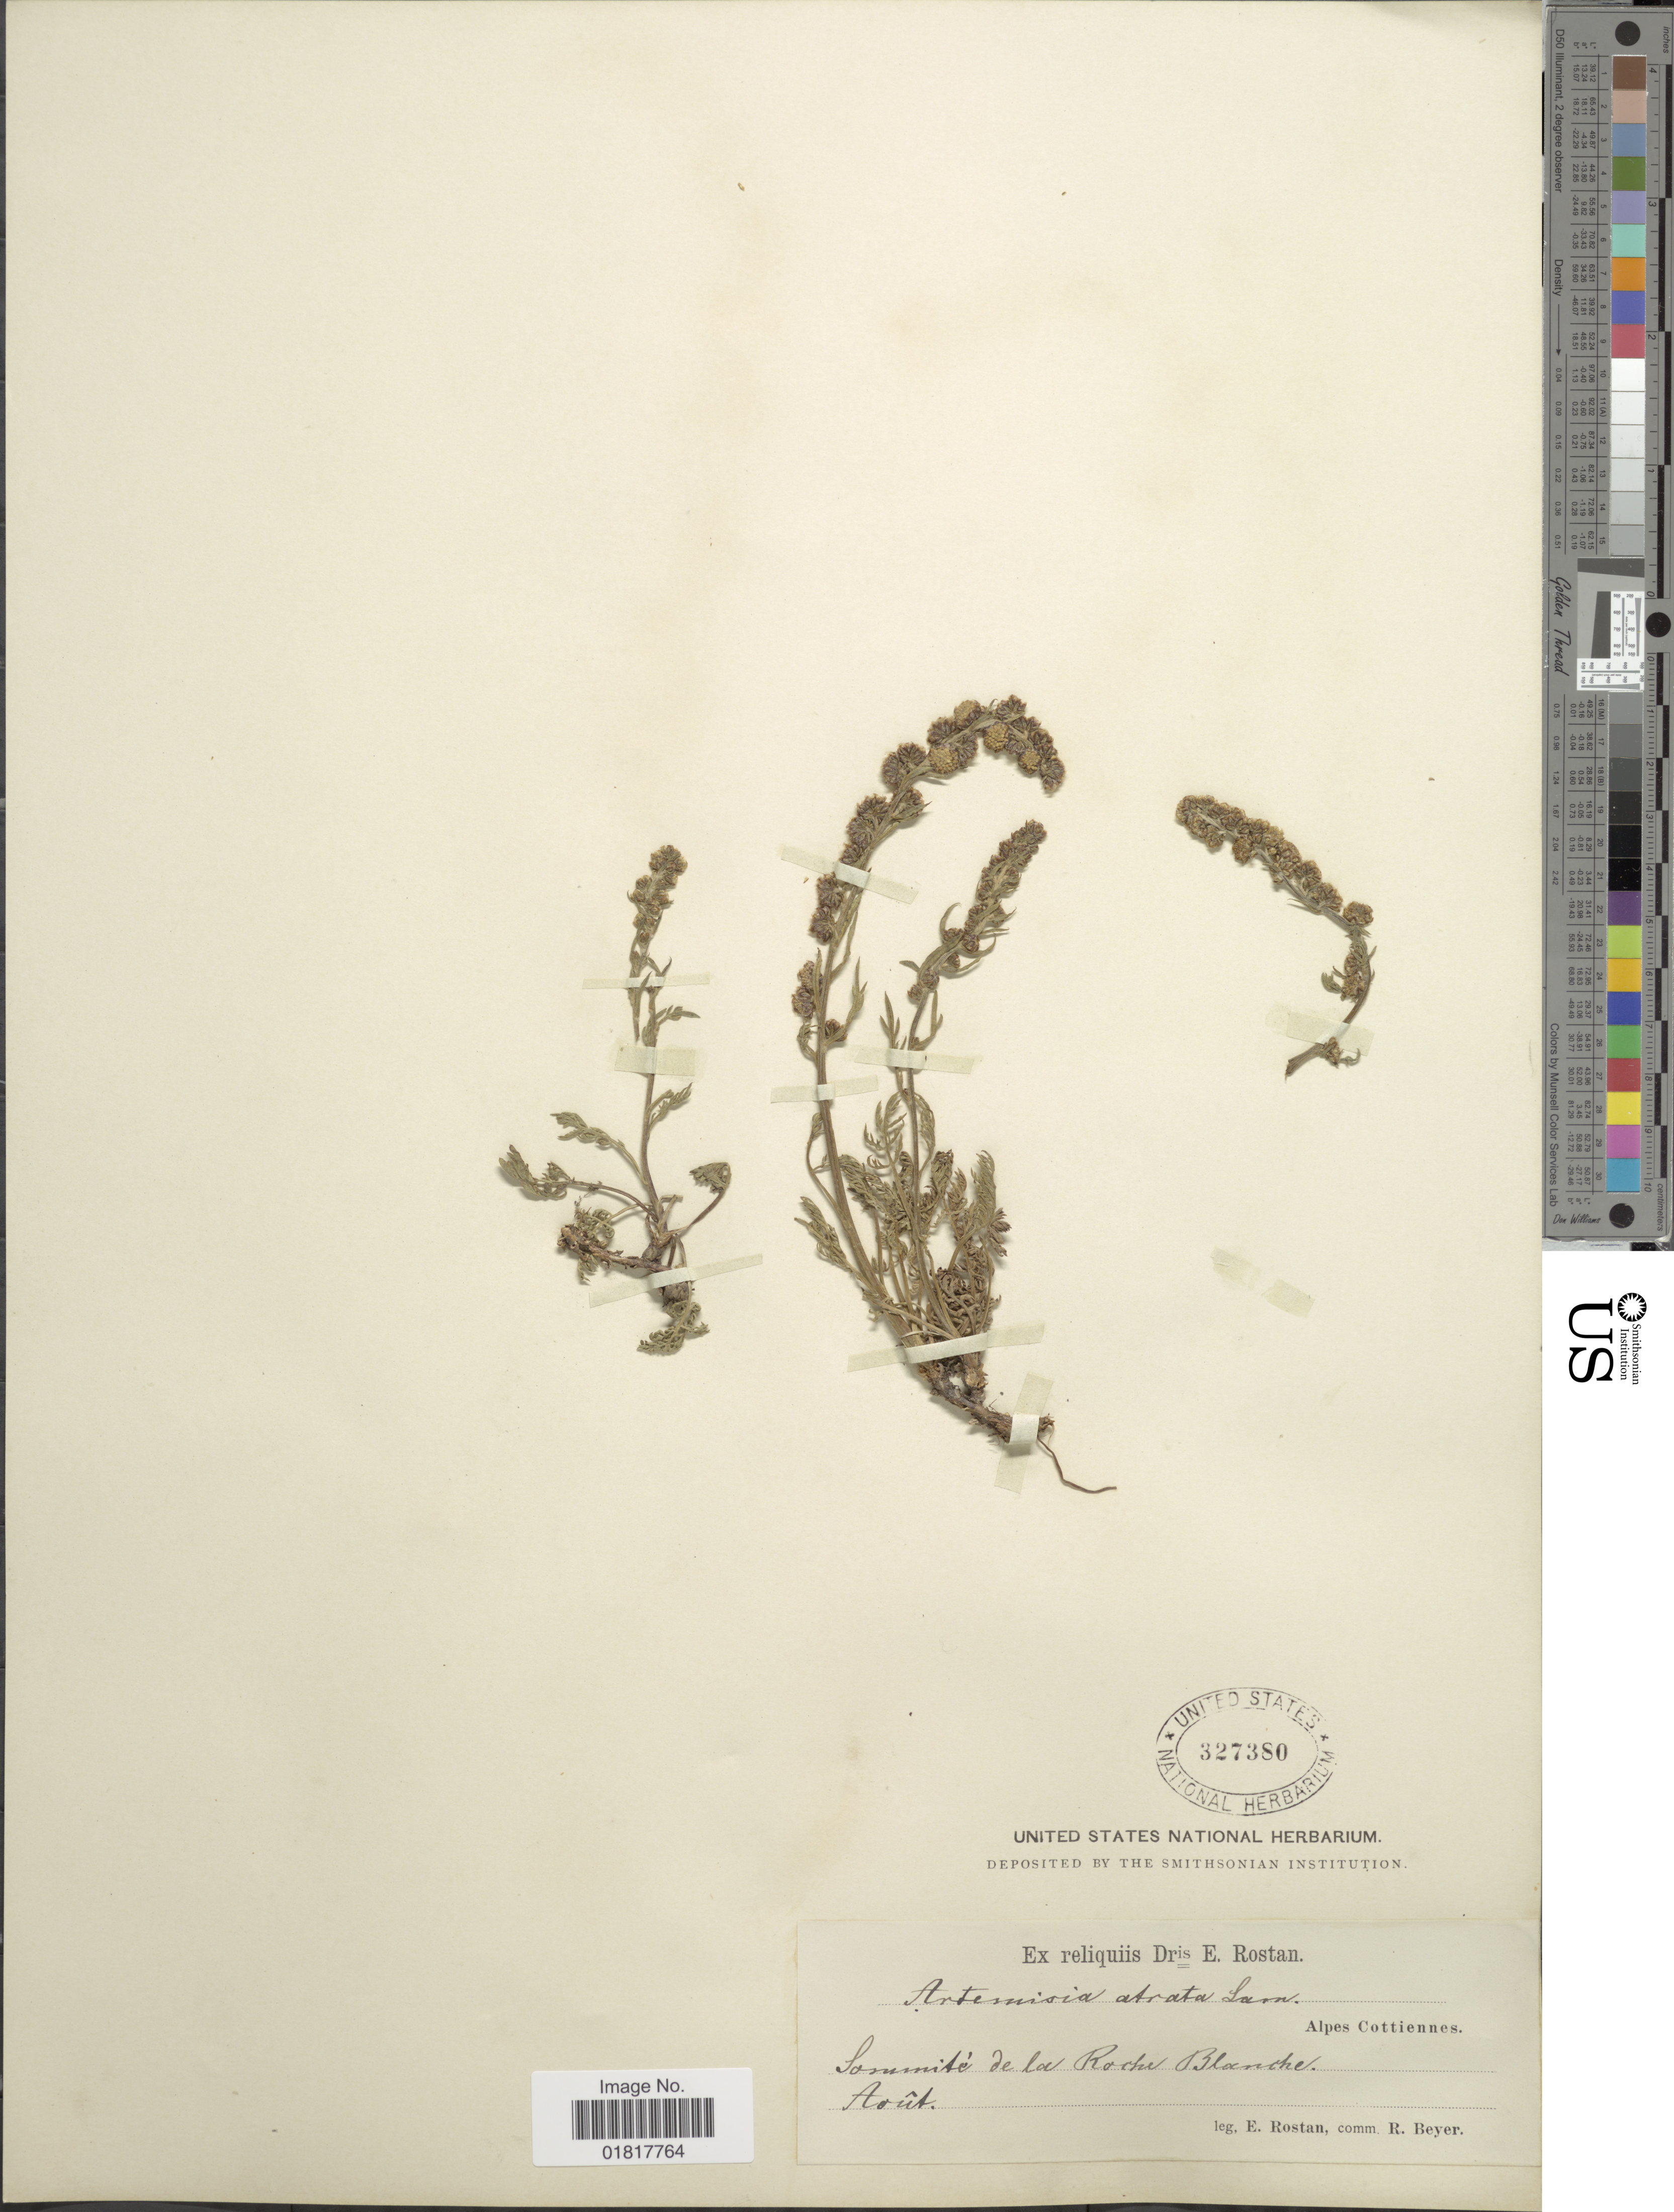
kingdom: Plantae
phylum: Tracheophyta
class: Magnoliopsida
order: Asterales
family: Asteraceae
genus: Artemisia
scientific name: Artemisia atrata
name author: Lam.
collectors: E. Rostan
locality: Alpes Cottiennes, Sommité de la Roche Blanche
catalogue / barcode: US 327380